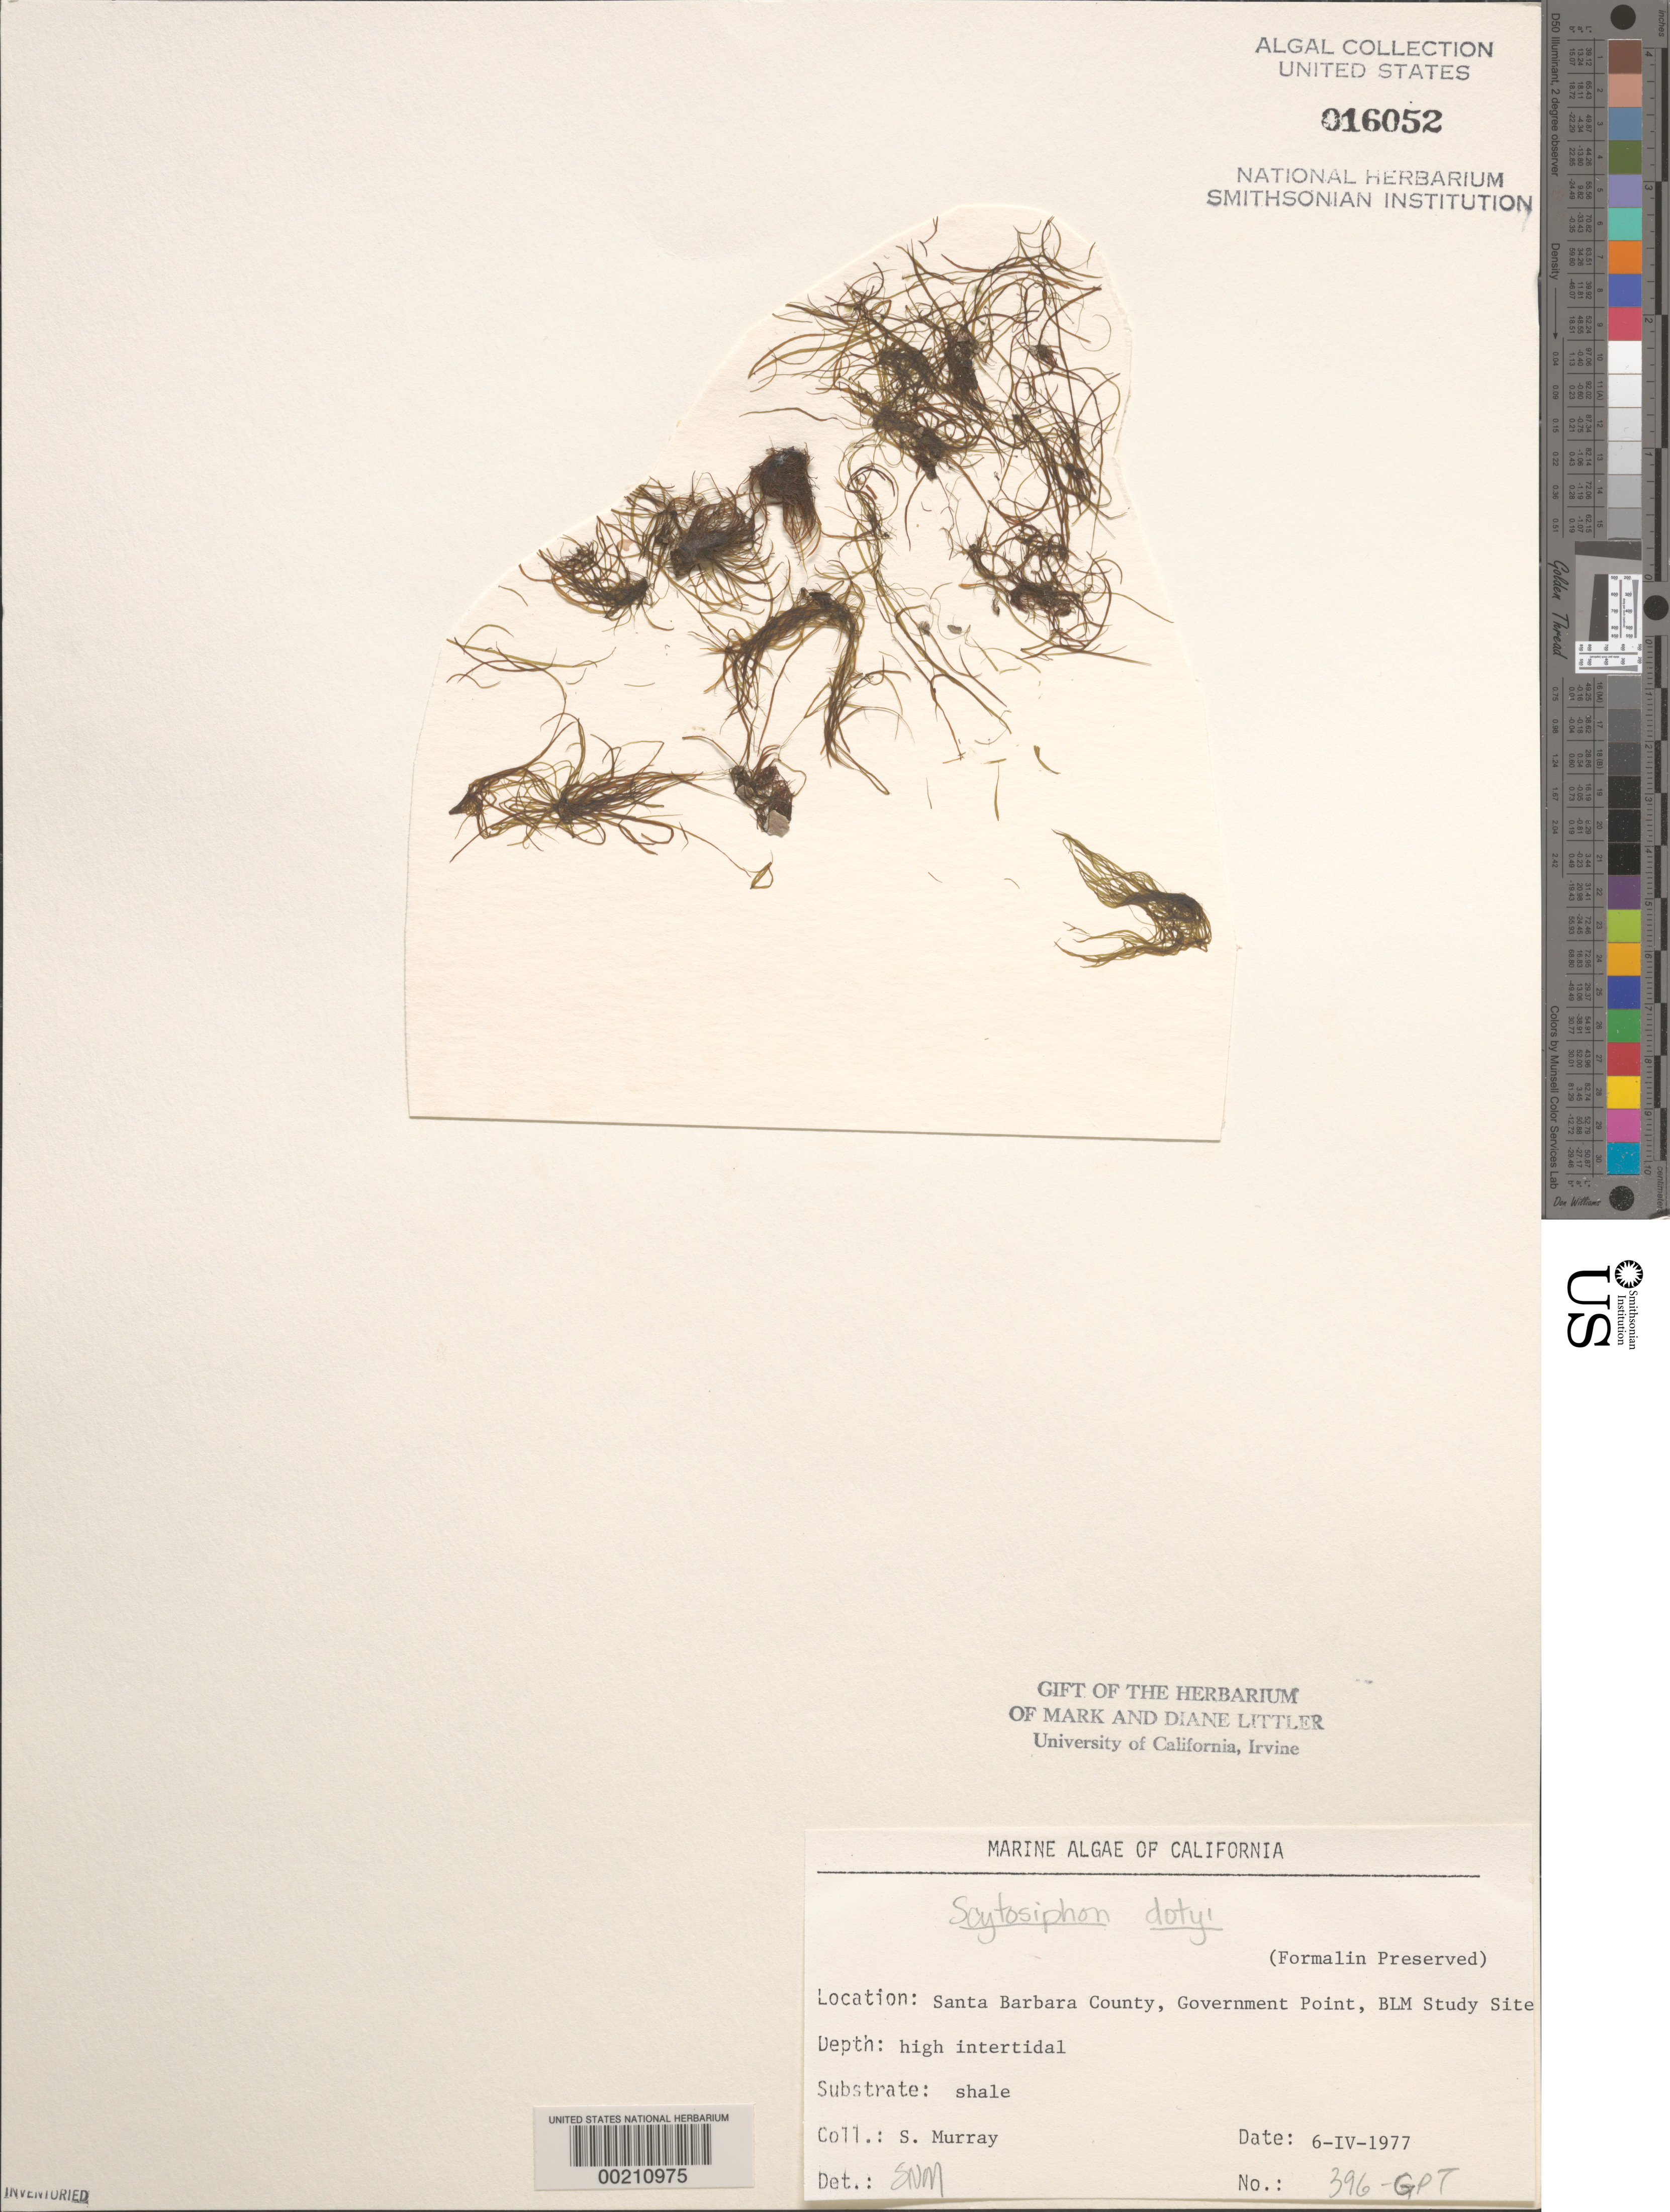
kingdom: Chromista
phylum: Ochrophyta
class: Phaeophyceae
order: Scytosiphonales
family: Scytosiphonaceae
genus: Scytosiphon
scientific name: Scytosiphon dotyi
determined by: Murray, S. N.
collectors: S. N. Murray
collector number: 396-gpt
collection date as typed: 06 Apr 1977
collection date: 1977-04-06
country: United States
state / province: California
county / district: Santa Barbara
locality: Government Point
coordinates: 34 26'31"N, 120 24'06"W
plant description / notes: BLM-SOCALBIGHT Rocky Intertidal Survey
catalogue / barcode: US 16052